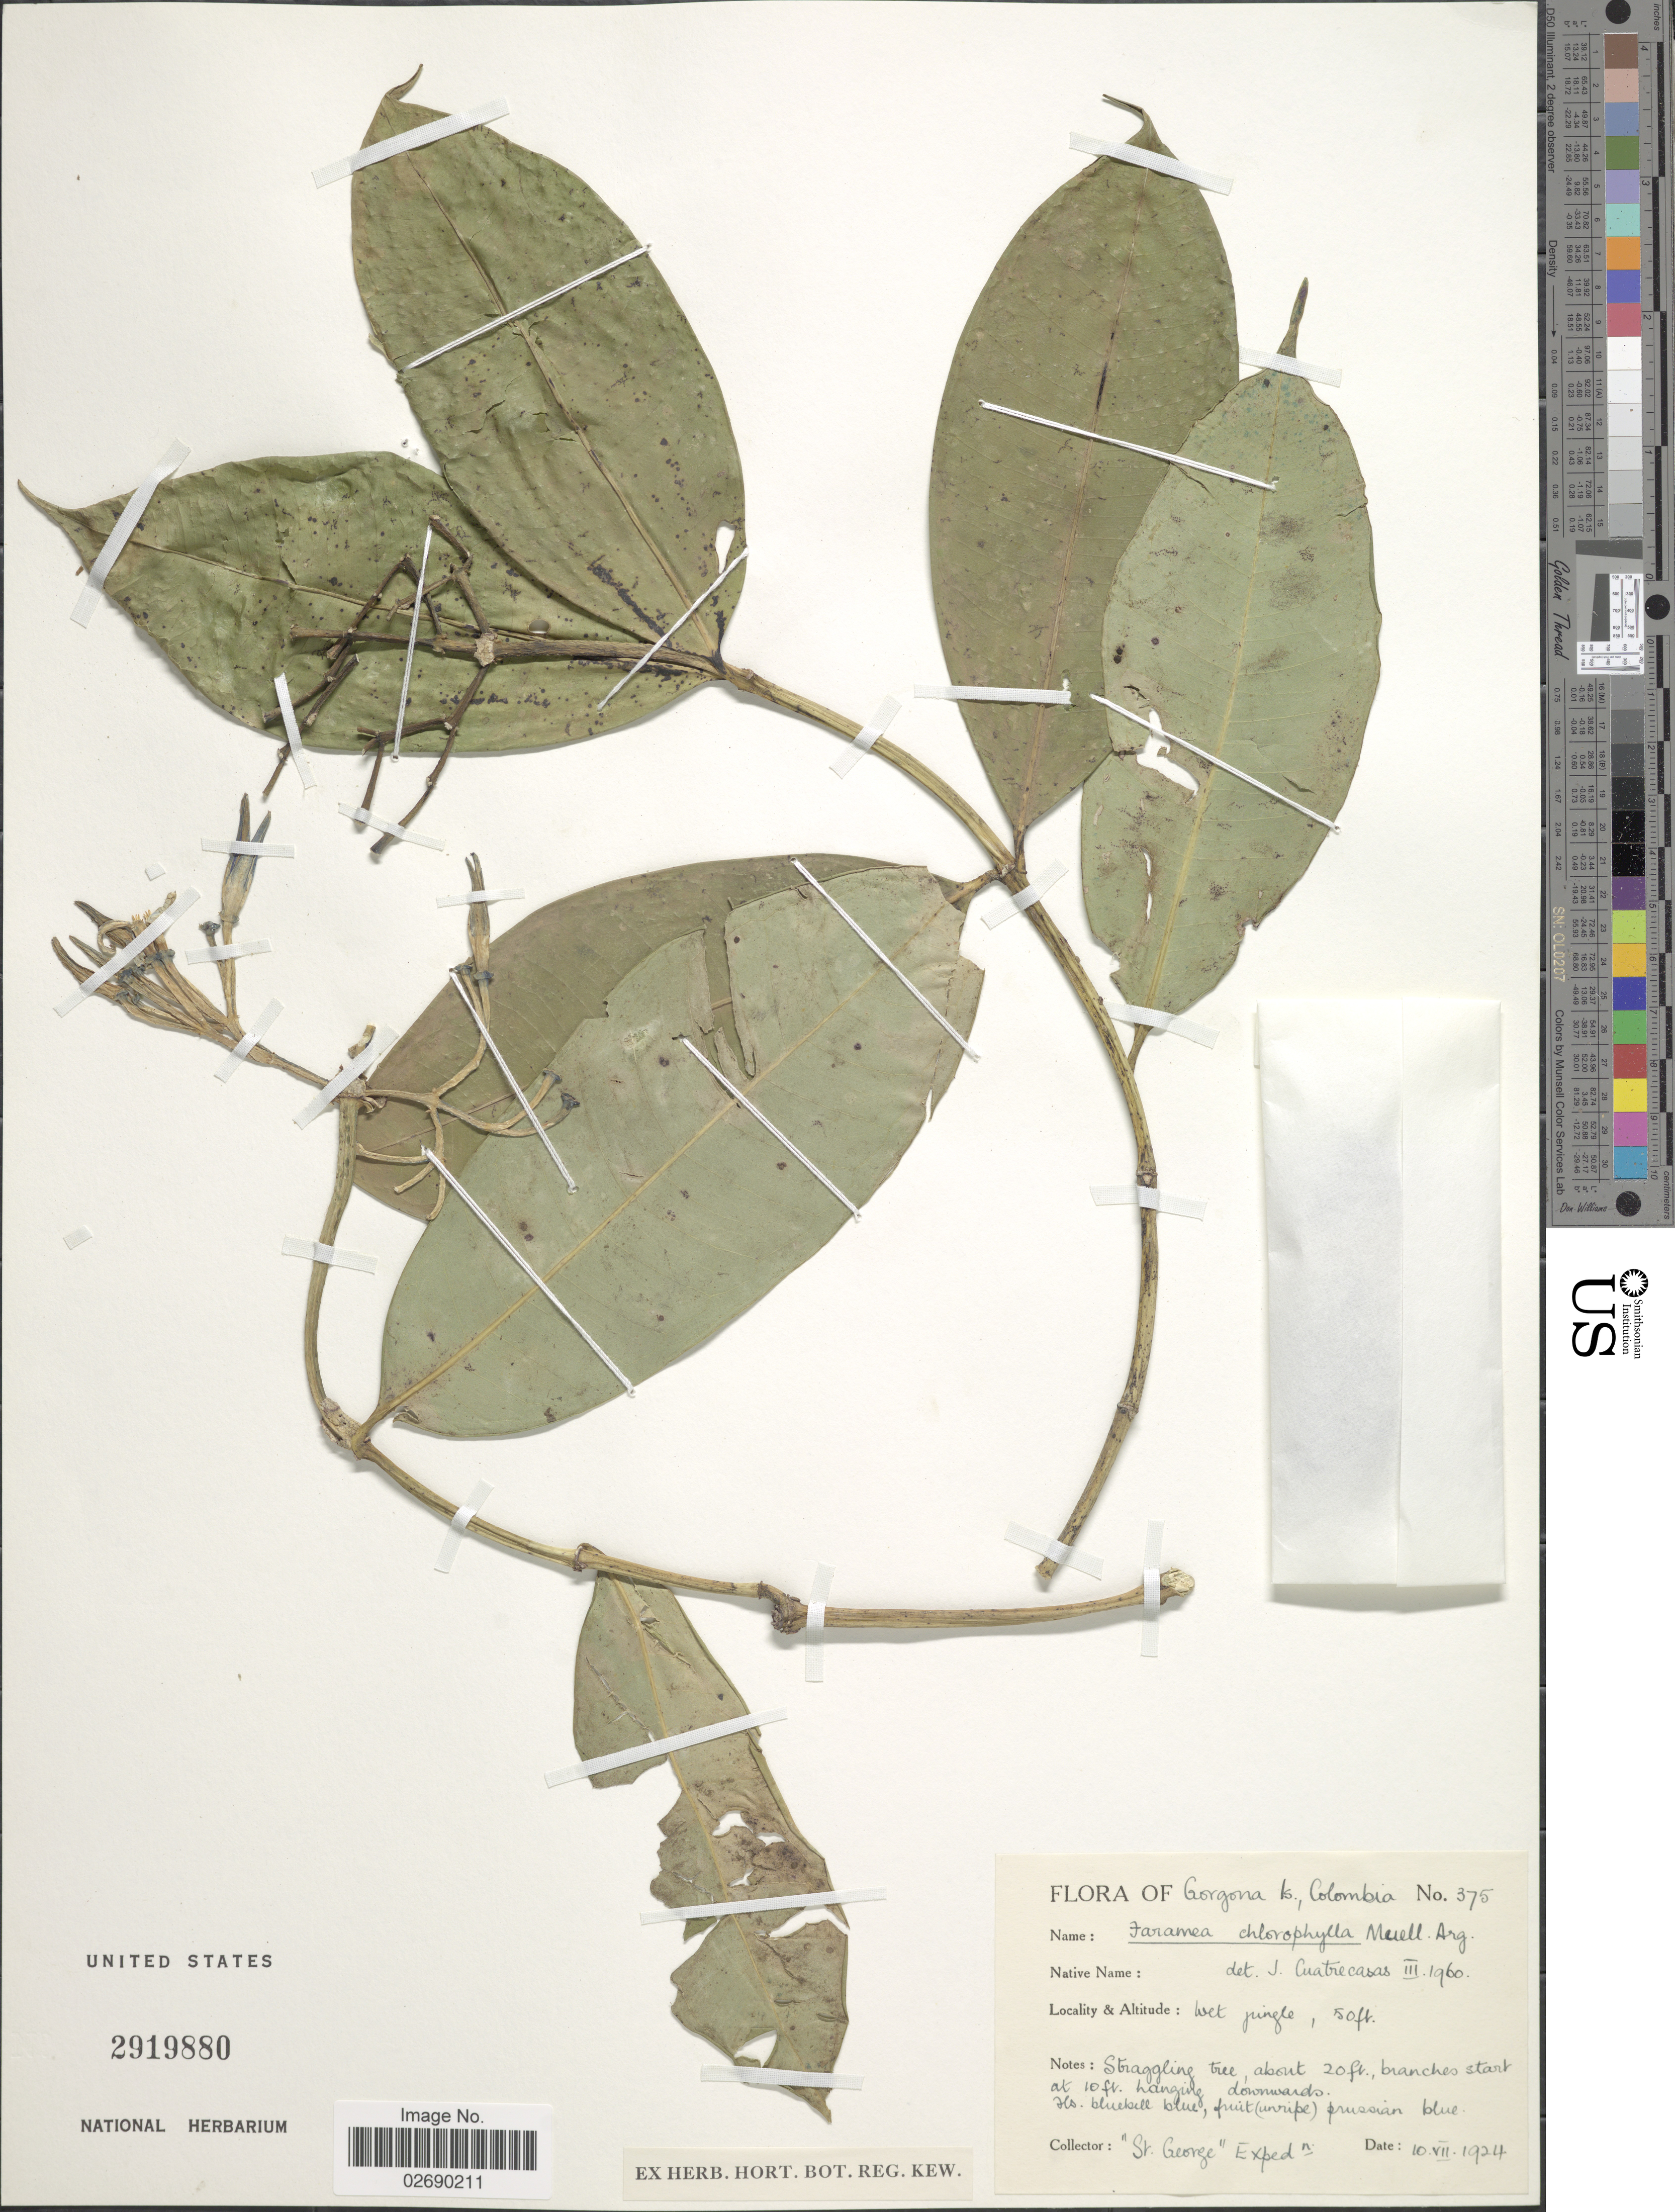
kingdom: Plantae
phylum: Tracheophyta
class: Magnoliopsida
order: Gentianales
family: Rubiaceae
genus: Faramea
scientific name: Faramea chlorophylla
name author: Müll. Arg.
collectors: St. George Exped.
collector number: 375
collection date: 1924-07-10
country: Colombia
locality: Gorgona Is., wet jungle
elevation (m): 15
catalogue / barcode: US 2919880